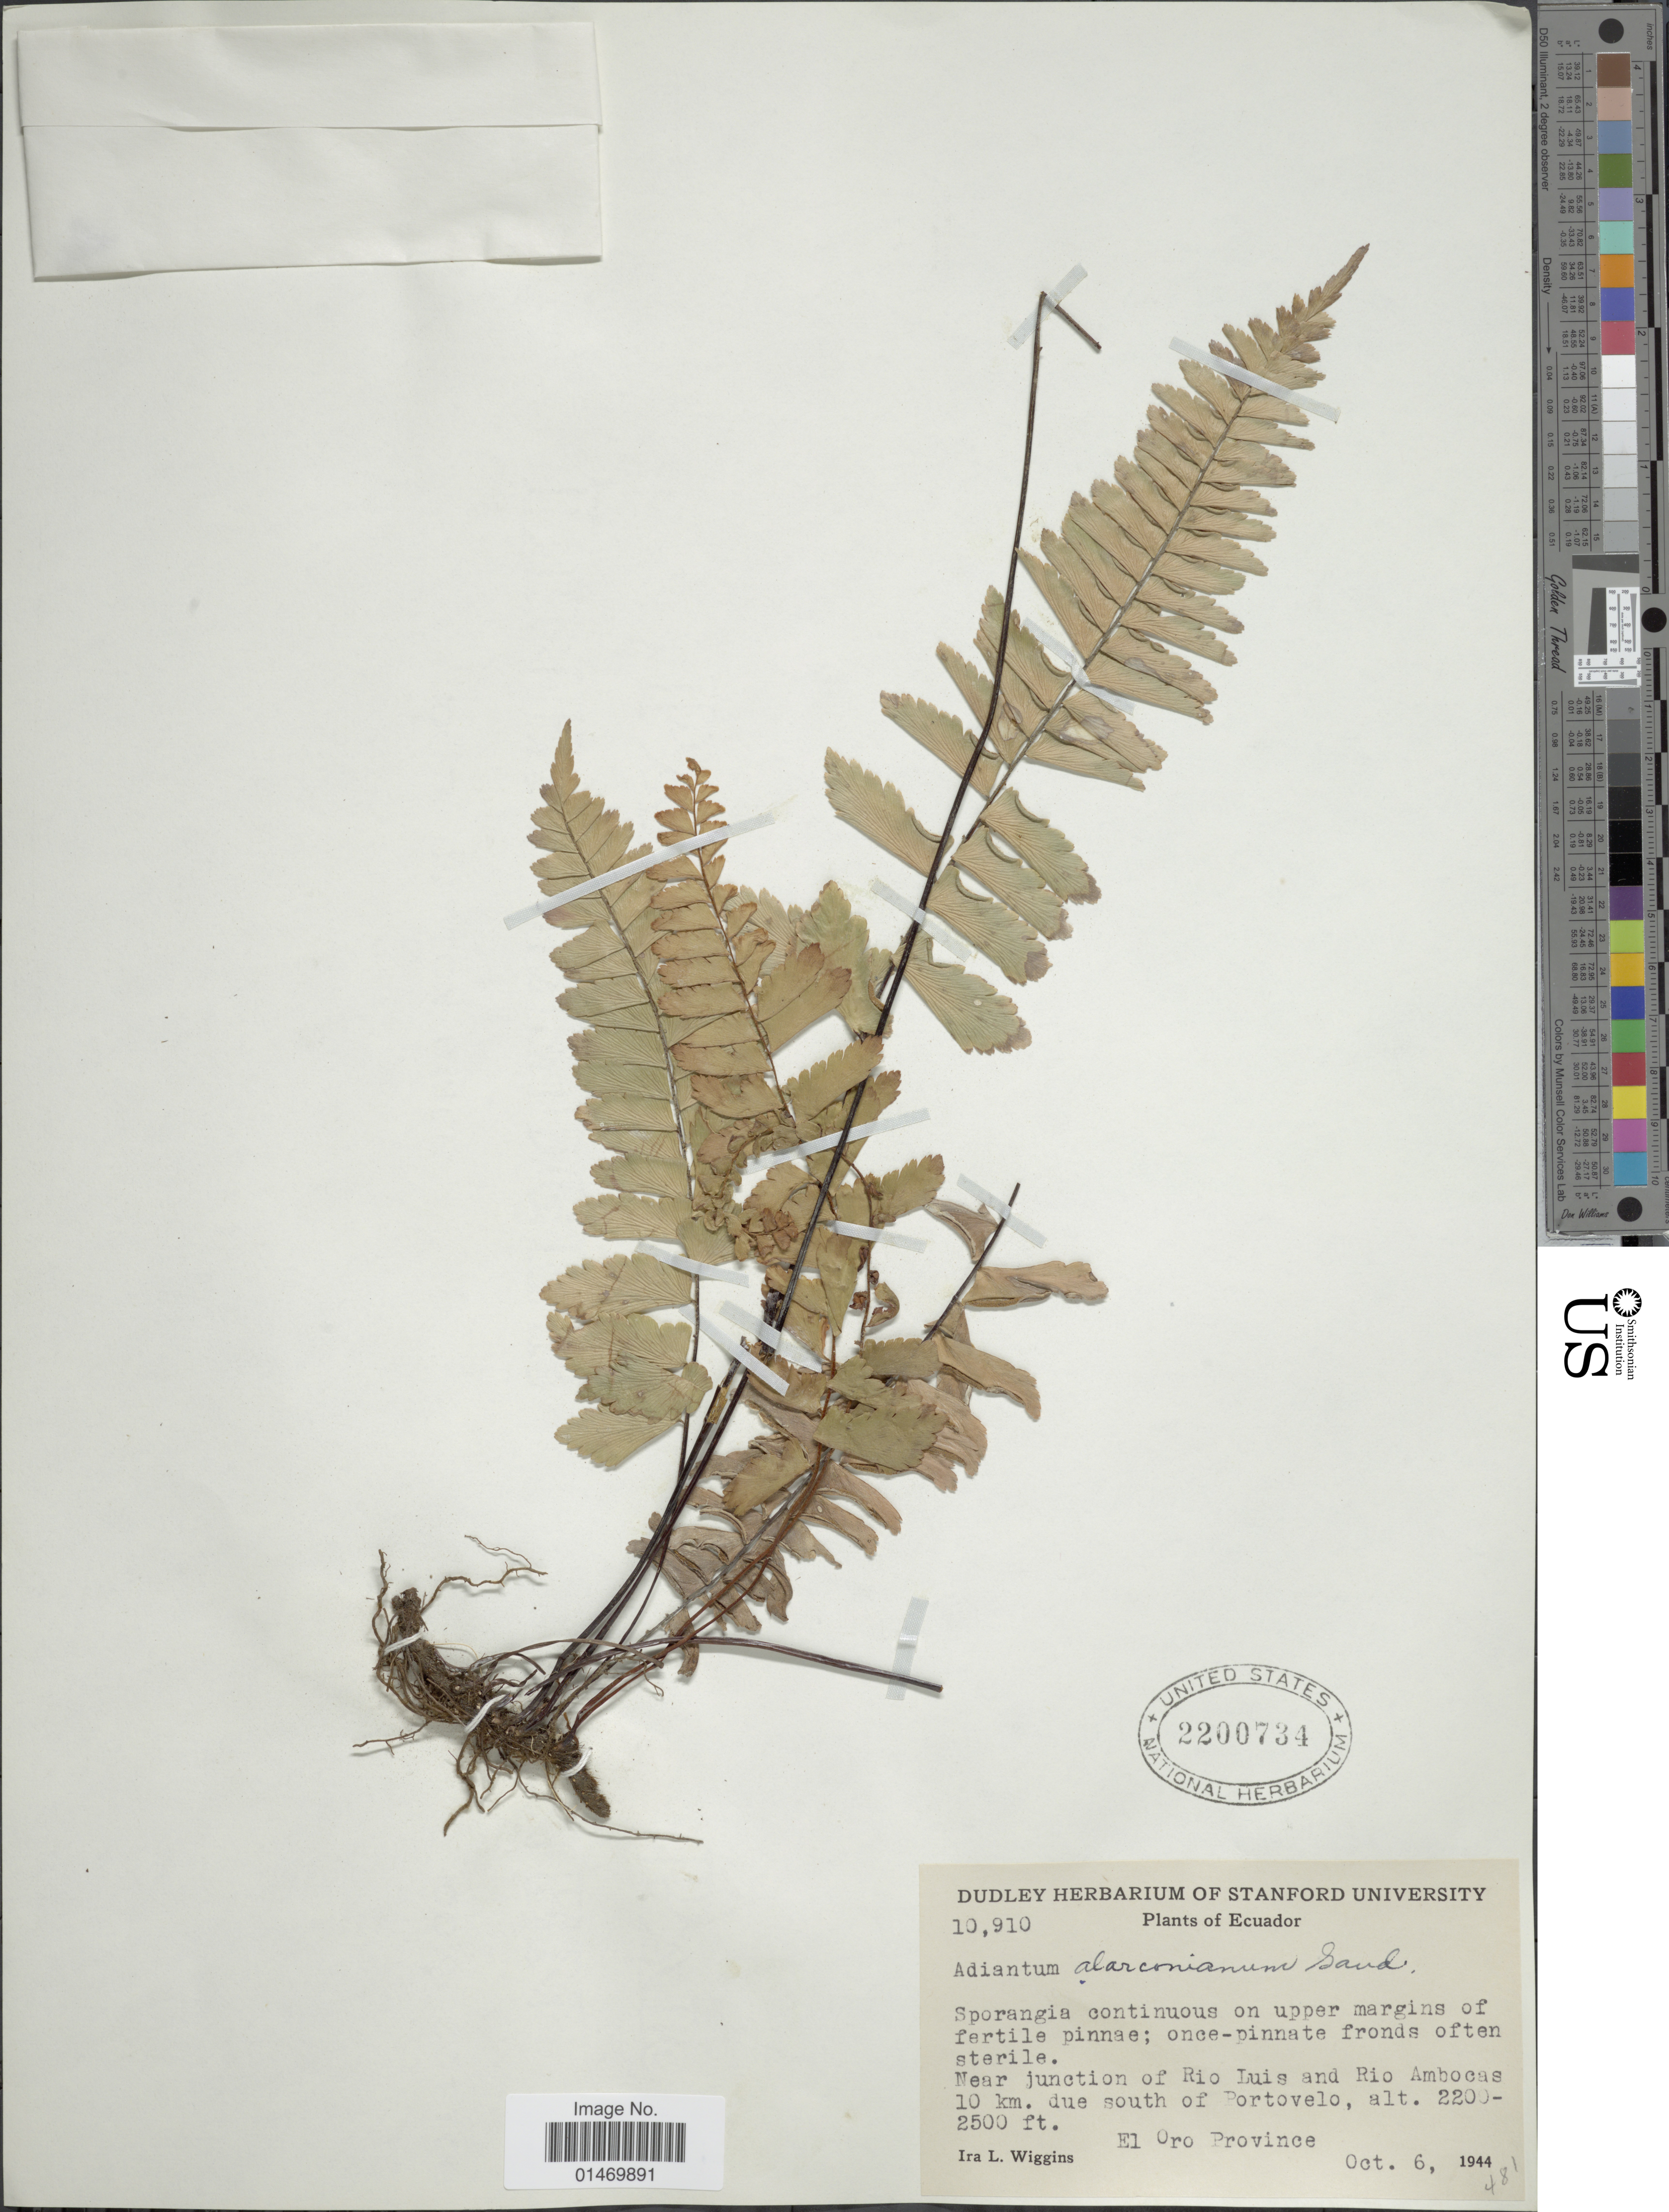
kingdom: Plantae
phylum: Tracheophyta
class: Polypodiopsida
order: Polypodiales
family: Pteridaceae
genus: Adiantum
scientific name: Adiantum alarconianum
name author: Gaudich.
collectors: I. L. Wiggins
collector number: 10910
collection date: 1944-10-06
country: Ecuador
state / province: El Oro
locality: Ecuador, near junction of Rio Luis and Rio Ambocas 10 km. due south of Portovelo.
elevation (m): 671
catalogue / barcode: US 2200734